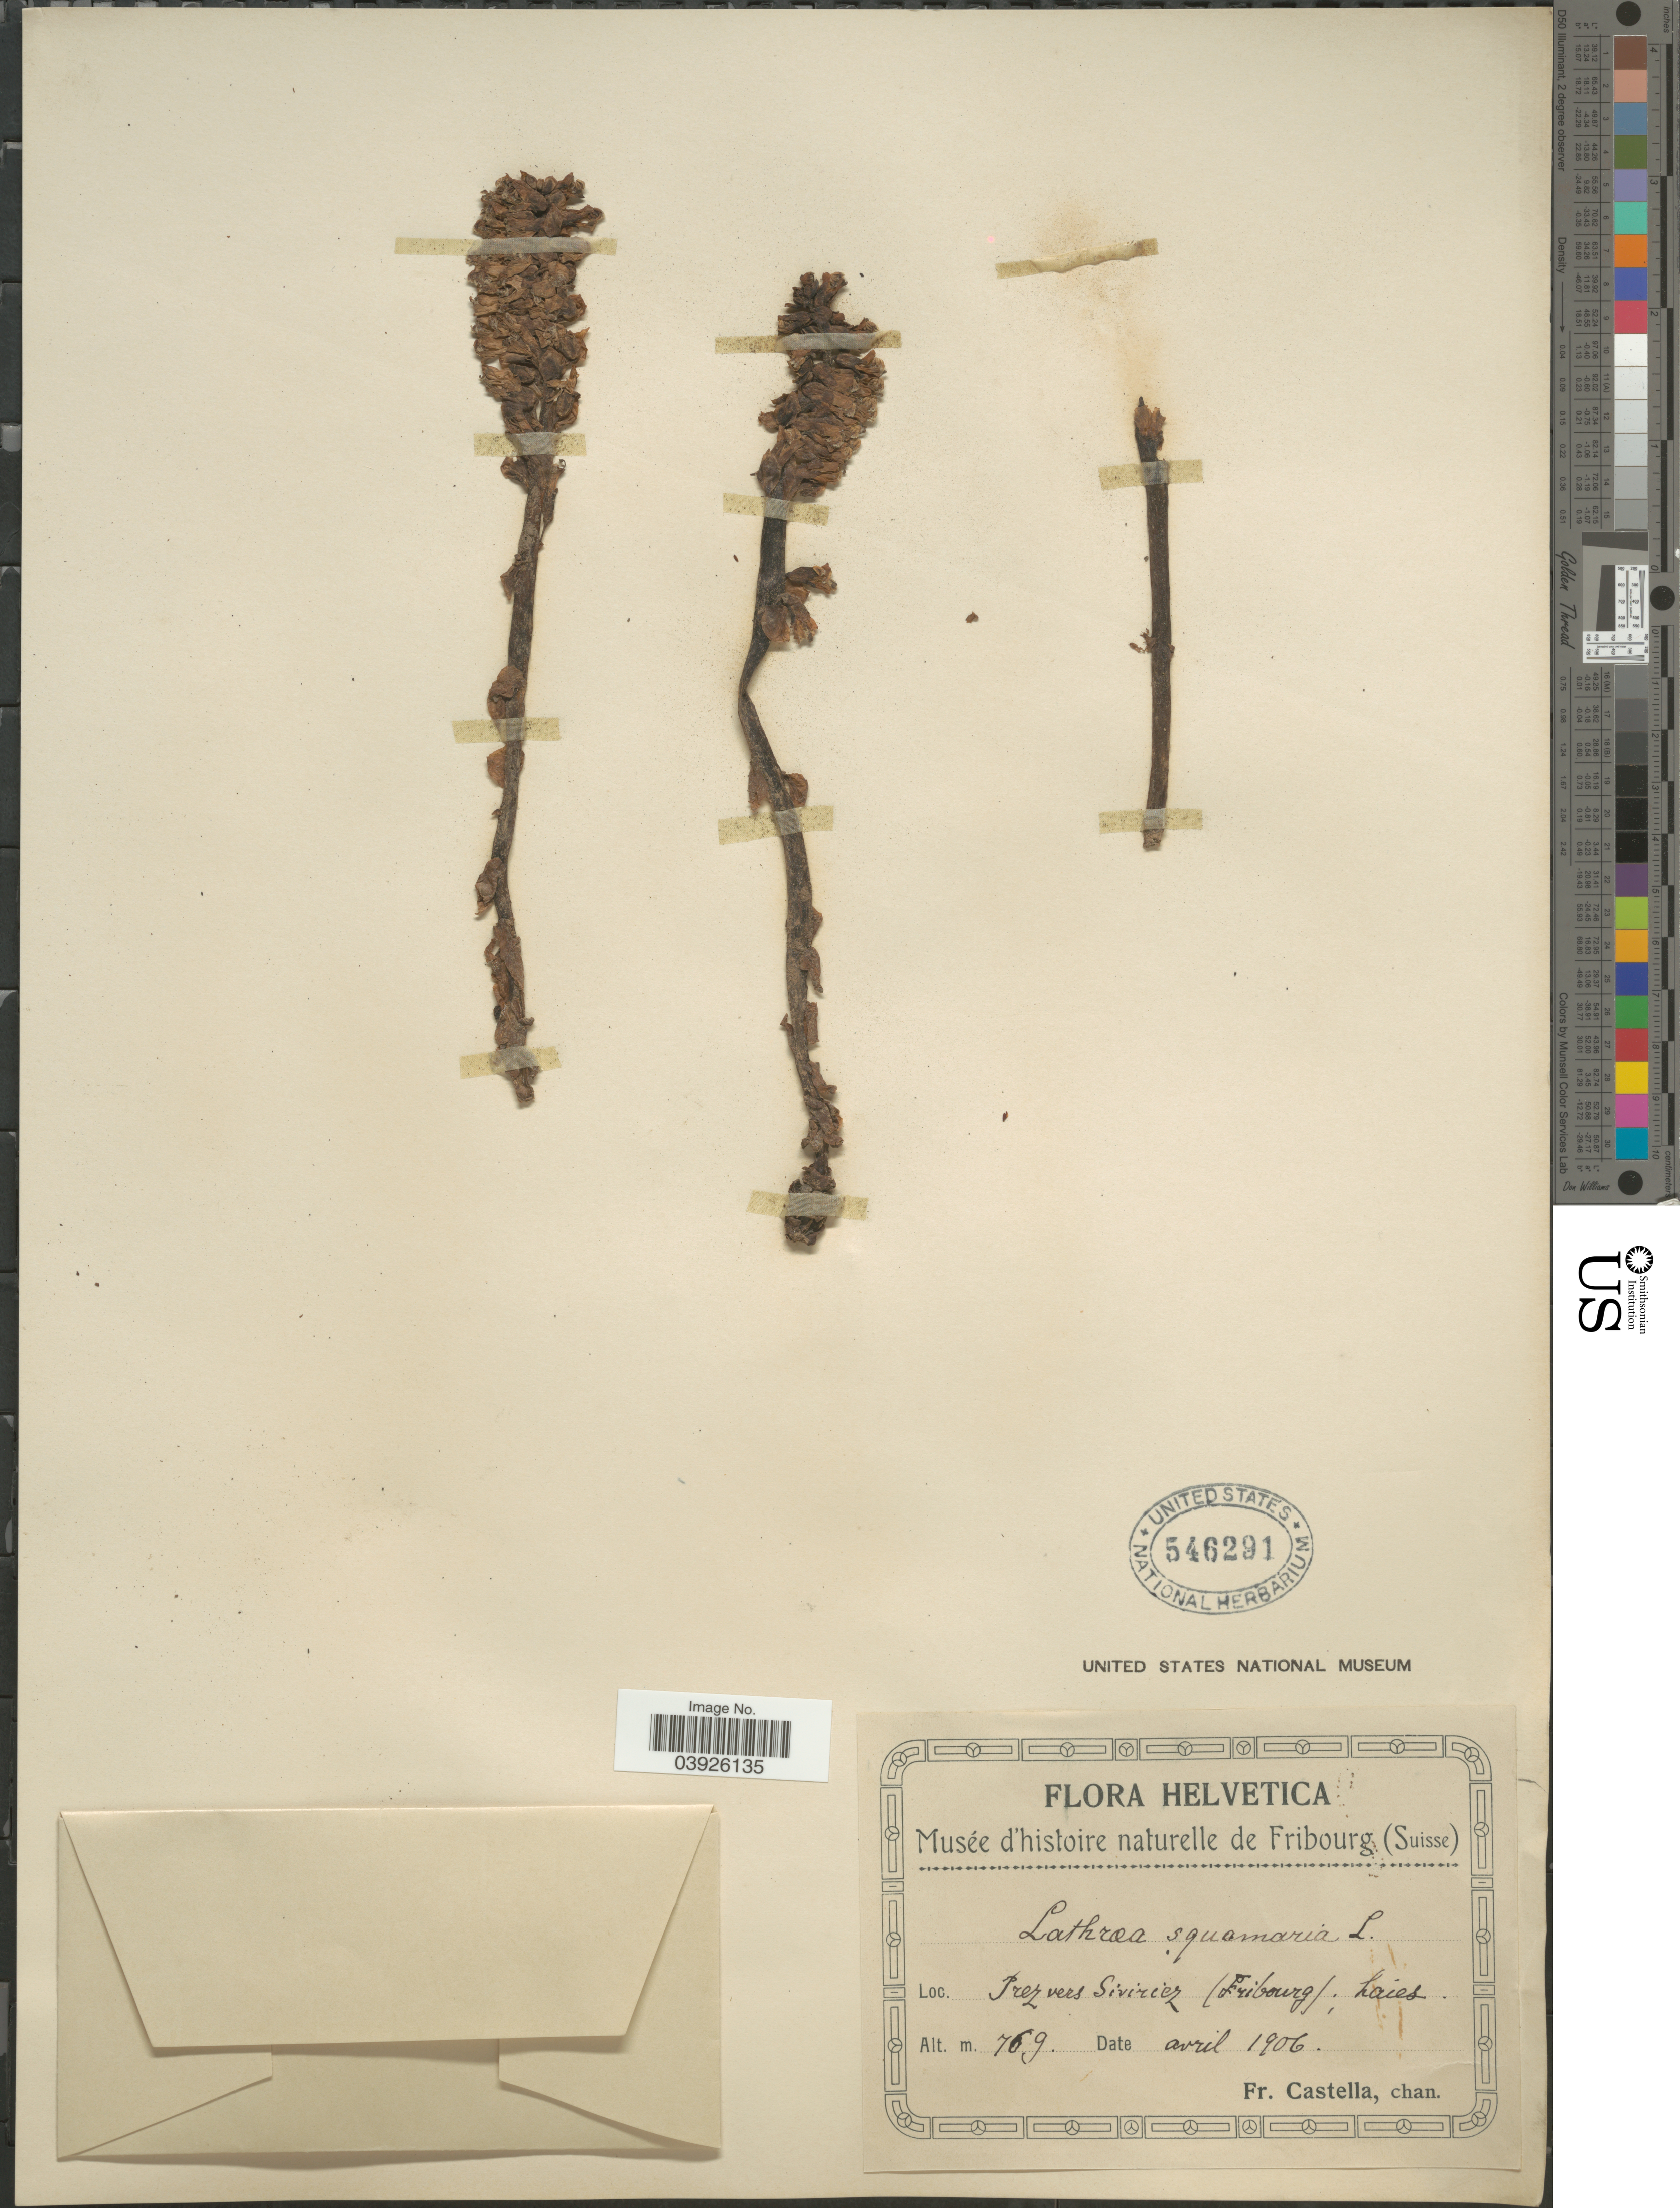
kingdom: Plantae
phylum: Tracheophyta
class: Magnoliopsida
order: Lamiales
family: Orobanchaceae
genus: Lathraea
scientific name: Lathraea squamaria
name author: L.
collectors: Fr. Castella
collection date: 1906-04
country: Switzerland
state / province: Fribourg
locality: Helvetica. Prez vers Siviricz; Laies.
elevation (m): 769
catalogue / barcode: US 546291